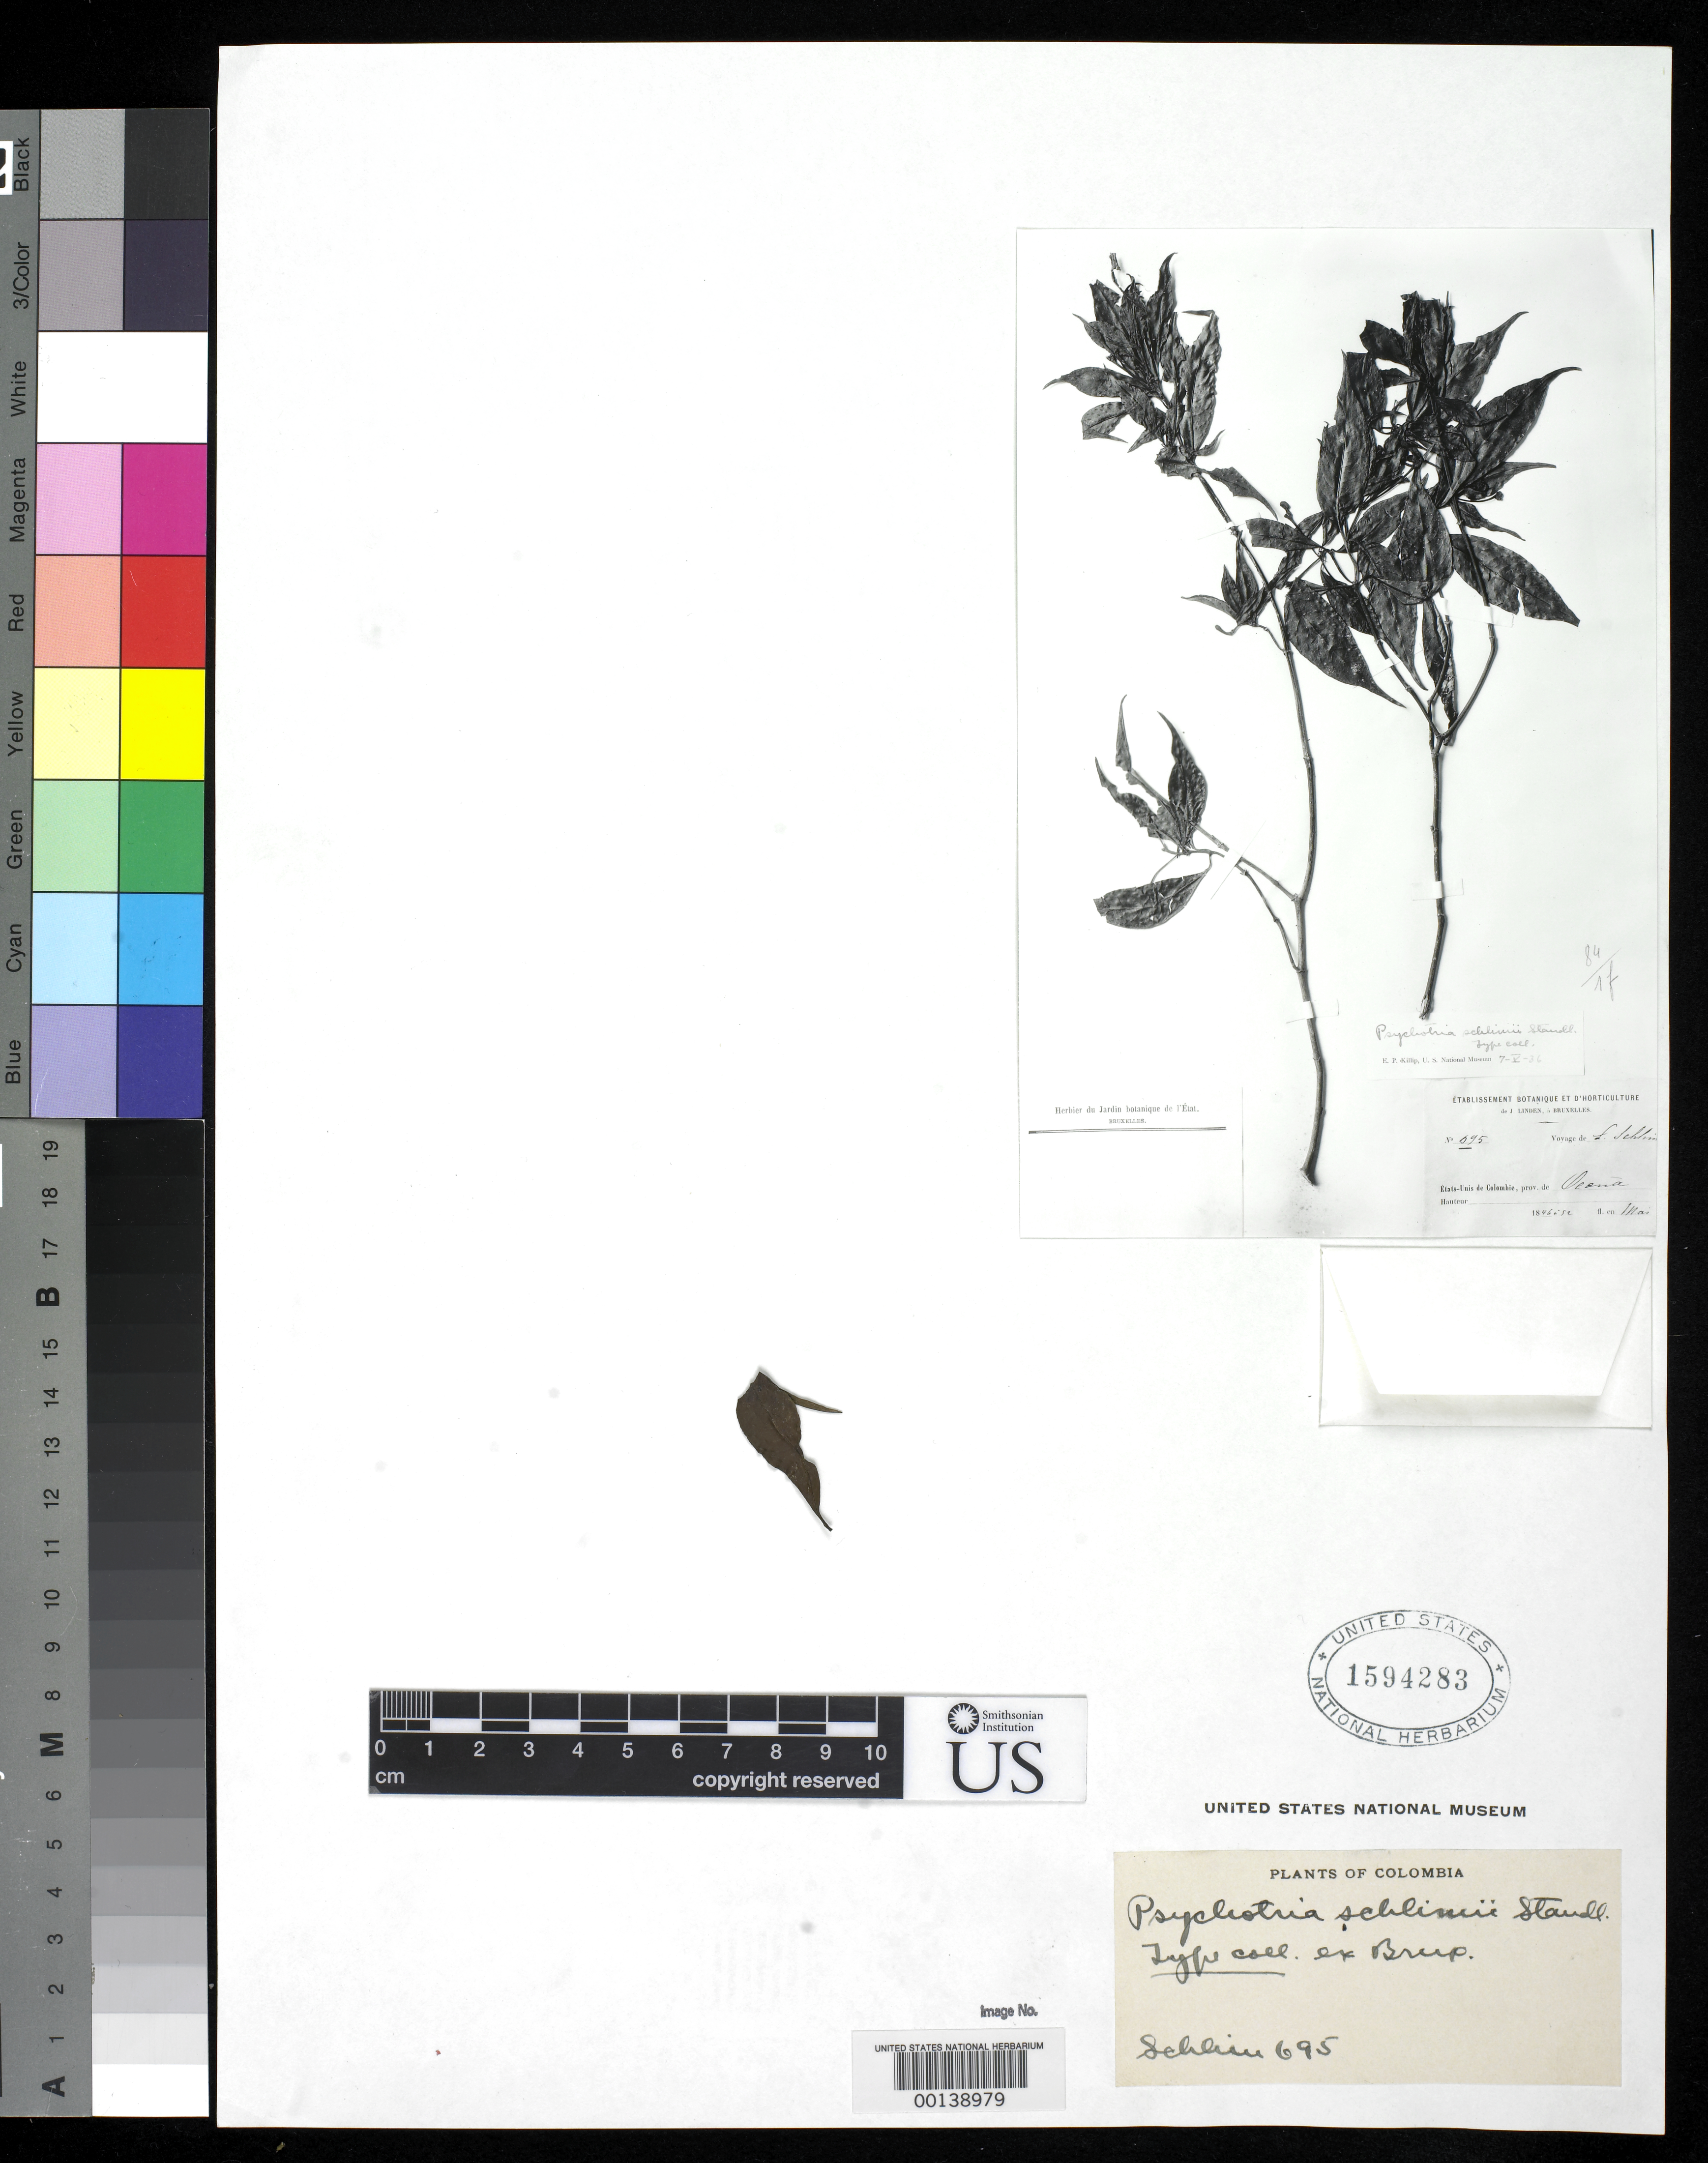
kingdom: Plantae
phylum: Tracheophyta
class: Magnoliopsida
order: Gentianales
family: Rubiaceae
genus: Psychotria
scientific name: Psychotria schlimii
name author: Standl.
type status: Type Fragment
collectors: L. Schlim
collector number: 695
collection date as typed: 1846 to -- --- 1852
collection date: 1846/1852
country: Colombia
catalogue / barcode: US 1594283